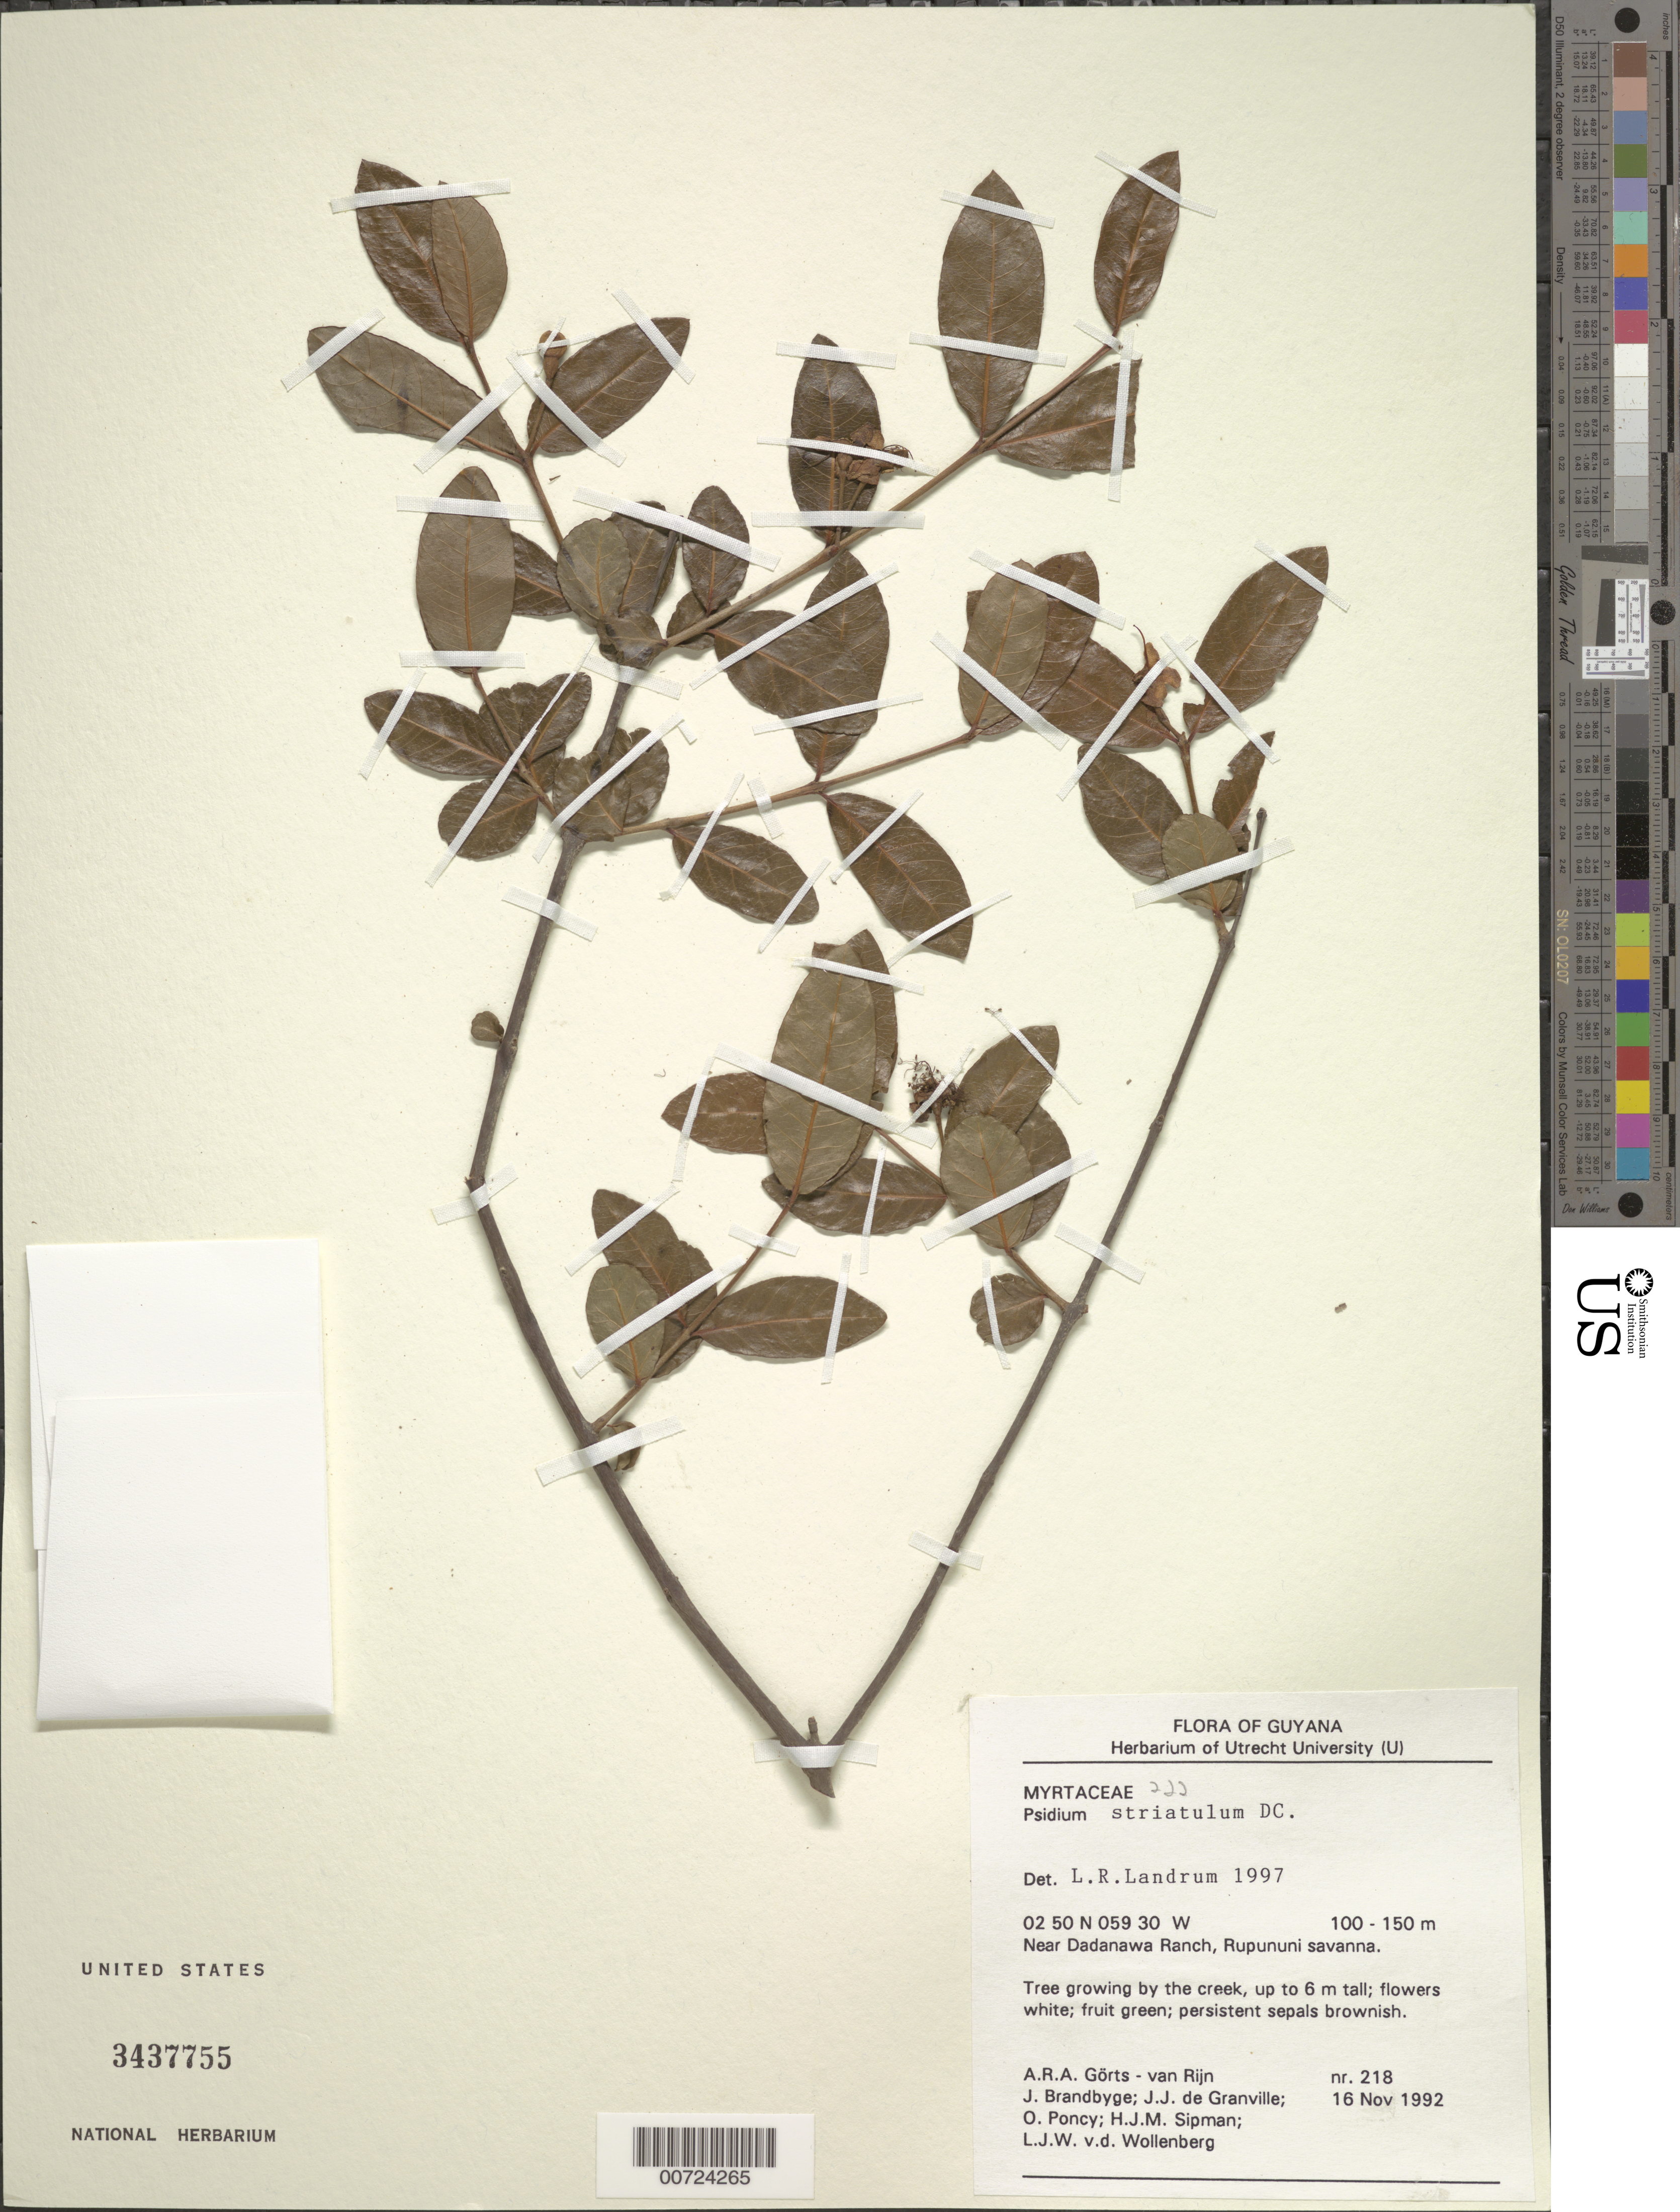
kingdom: Plantae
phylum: Tracheophyta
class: Magnoliopsida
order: Myrtales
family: Myrtaceae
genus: Psidium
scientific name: Psidium striatulum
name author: DC.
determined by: Landrum, L. R.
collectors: A. .R. A. Görts-van Rijn, J. Brandbyge, J.-J. de Granville, O. Poncy, H. J. M. Sipman & L. van der Wollenberg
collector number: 218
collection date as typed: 16-Nov-92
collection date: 1992-11-16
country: Guyana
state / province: U. Takutu-U. Essequibo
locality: Dadanawa Ranch, S Rupununi Savanna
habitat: Savanna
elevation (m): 100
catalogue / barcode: US 3437755